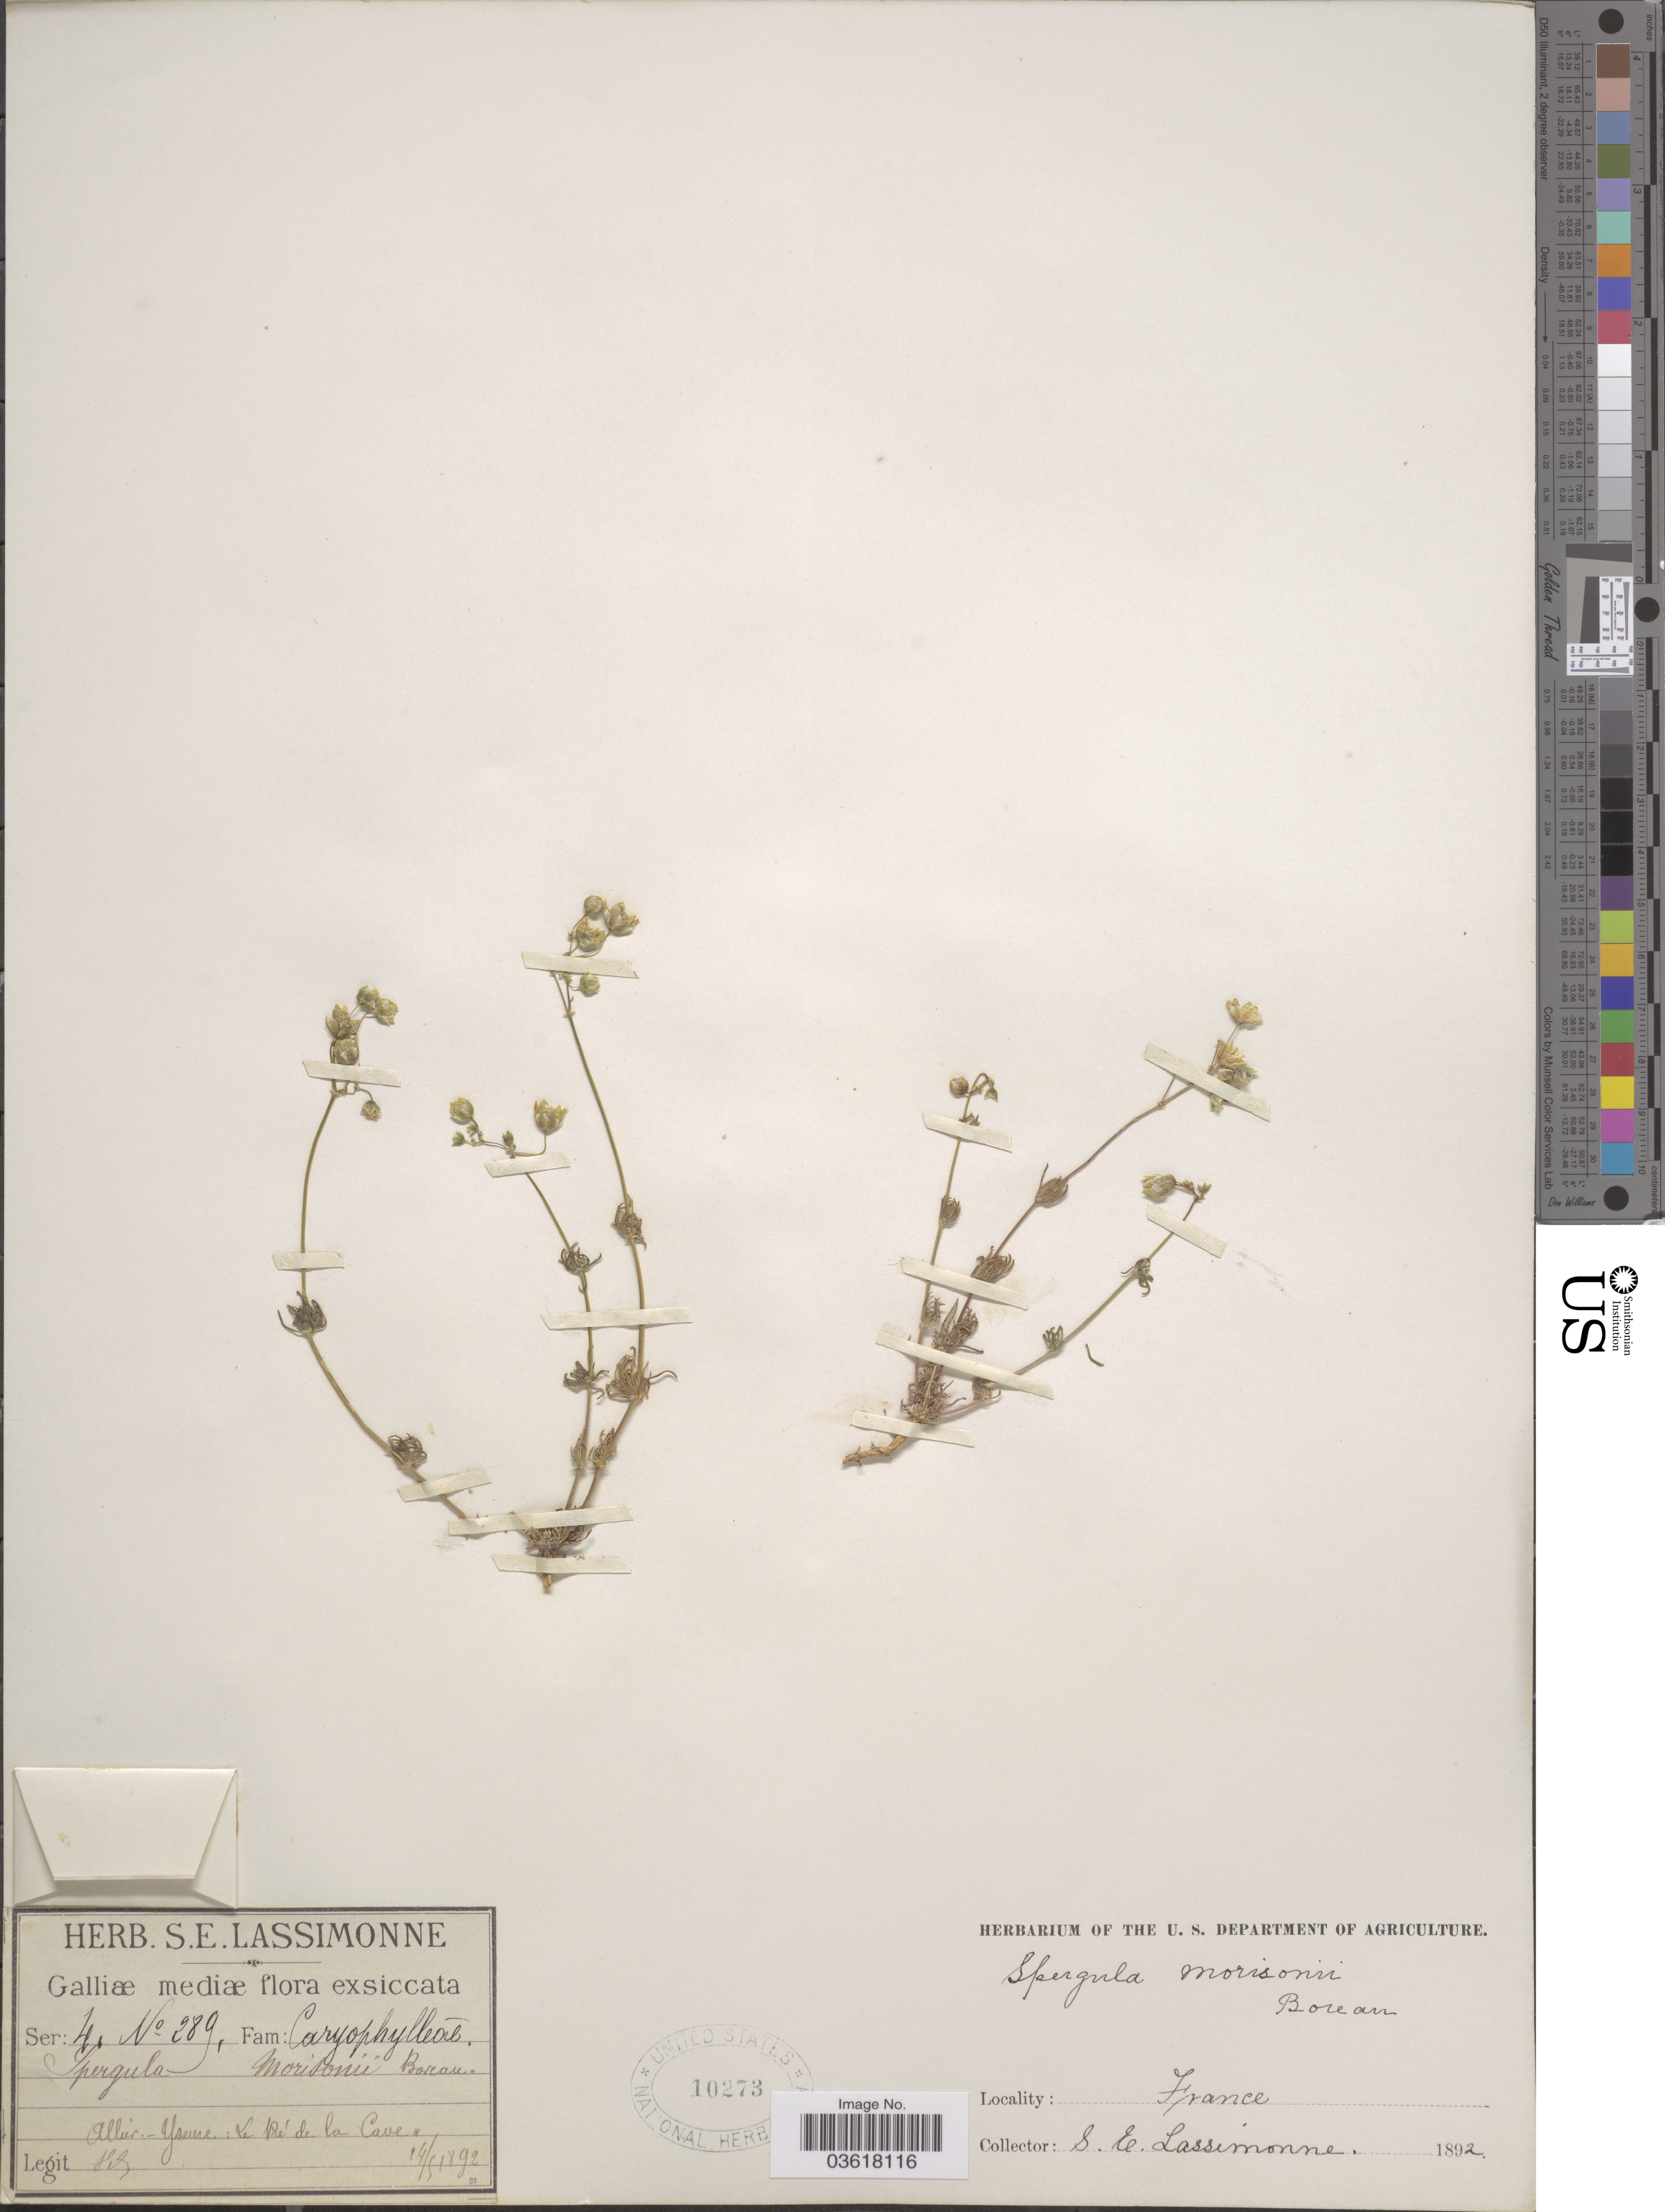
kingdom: Plantae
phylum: Tracheophyta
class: Magnoliopsida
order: Caryophyllales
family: Caryophyllaceae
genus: Spergula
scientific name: Spergula morisonii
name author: Boreau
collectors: S. Lassimonne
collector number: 289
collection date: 1892-05-14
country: France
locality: Galliæ. Alliér. - Yseure: Le Pré de la Cave.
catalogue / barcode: US 10273